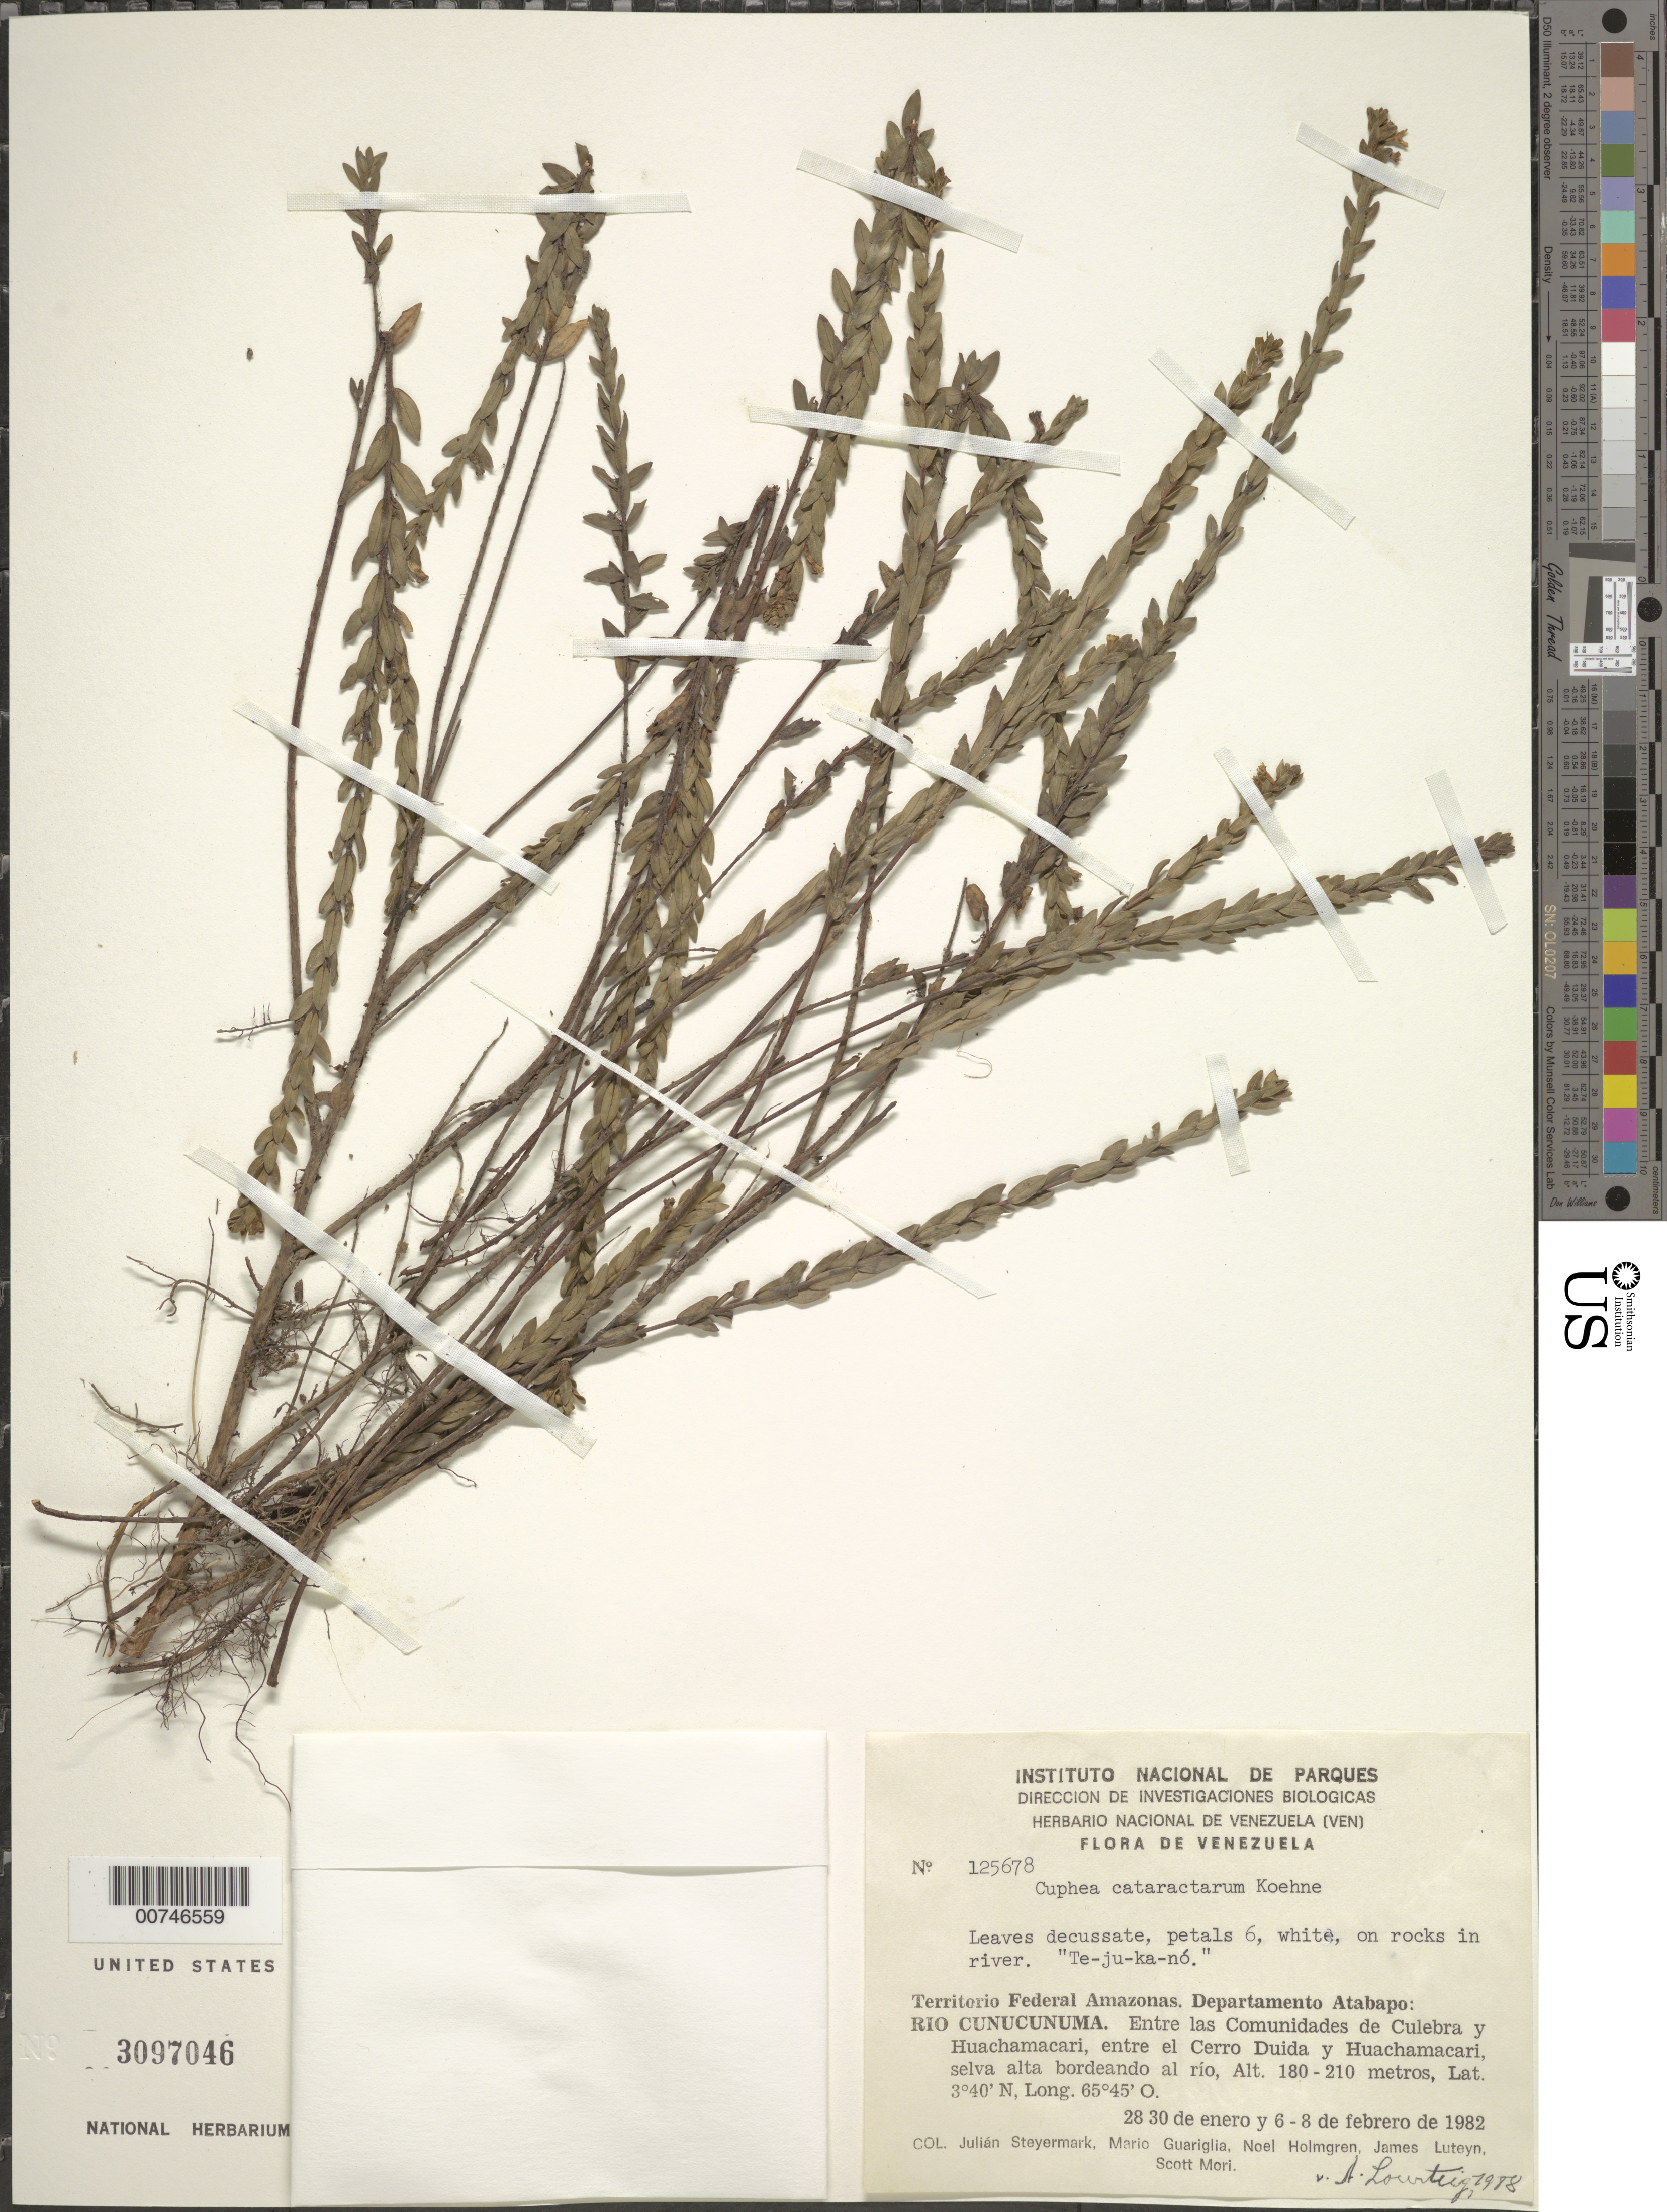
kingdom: Plantae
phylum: Tracheophyta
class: Magnoliopsida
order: Myrtales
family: Lythraceae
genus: Cuphea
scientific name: Cuphea cataractarum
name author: Spruce ex Koehne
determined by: Lourteig, A.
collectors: J. Steyermark, M. Guariglia P., N. H. Holmgren, J. L. Luteyn & S. Mori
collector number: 125678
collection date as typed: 28-Jan-82 to 8-Feb-82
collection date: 1982-01-28/1982-02-08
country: Venezuela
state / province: Amazonas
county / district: Atabapo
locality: Río Cunucunuma, entre las Communidades de Culebra y Huachamacari, entre el Cerro Duida y Huachamacari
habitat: Rocks in river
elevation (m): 180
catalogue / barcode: US 3097046